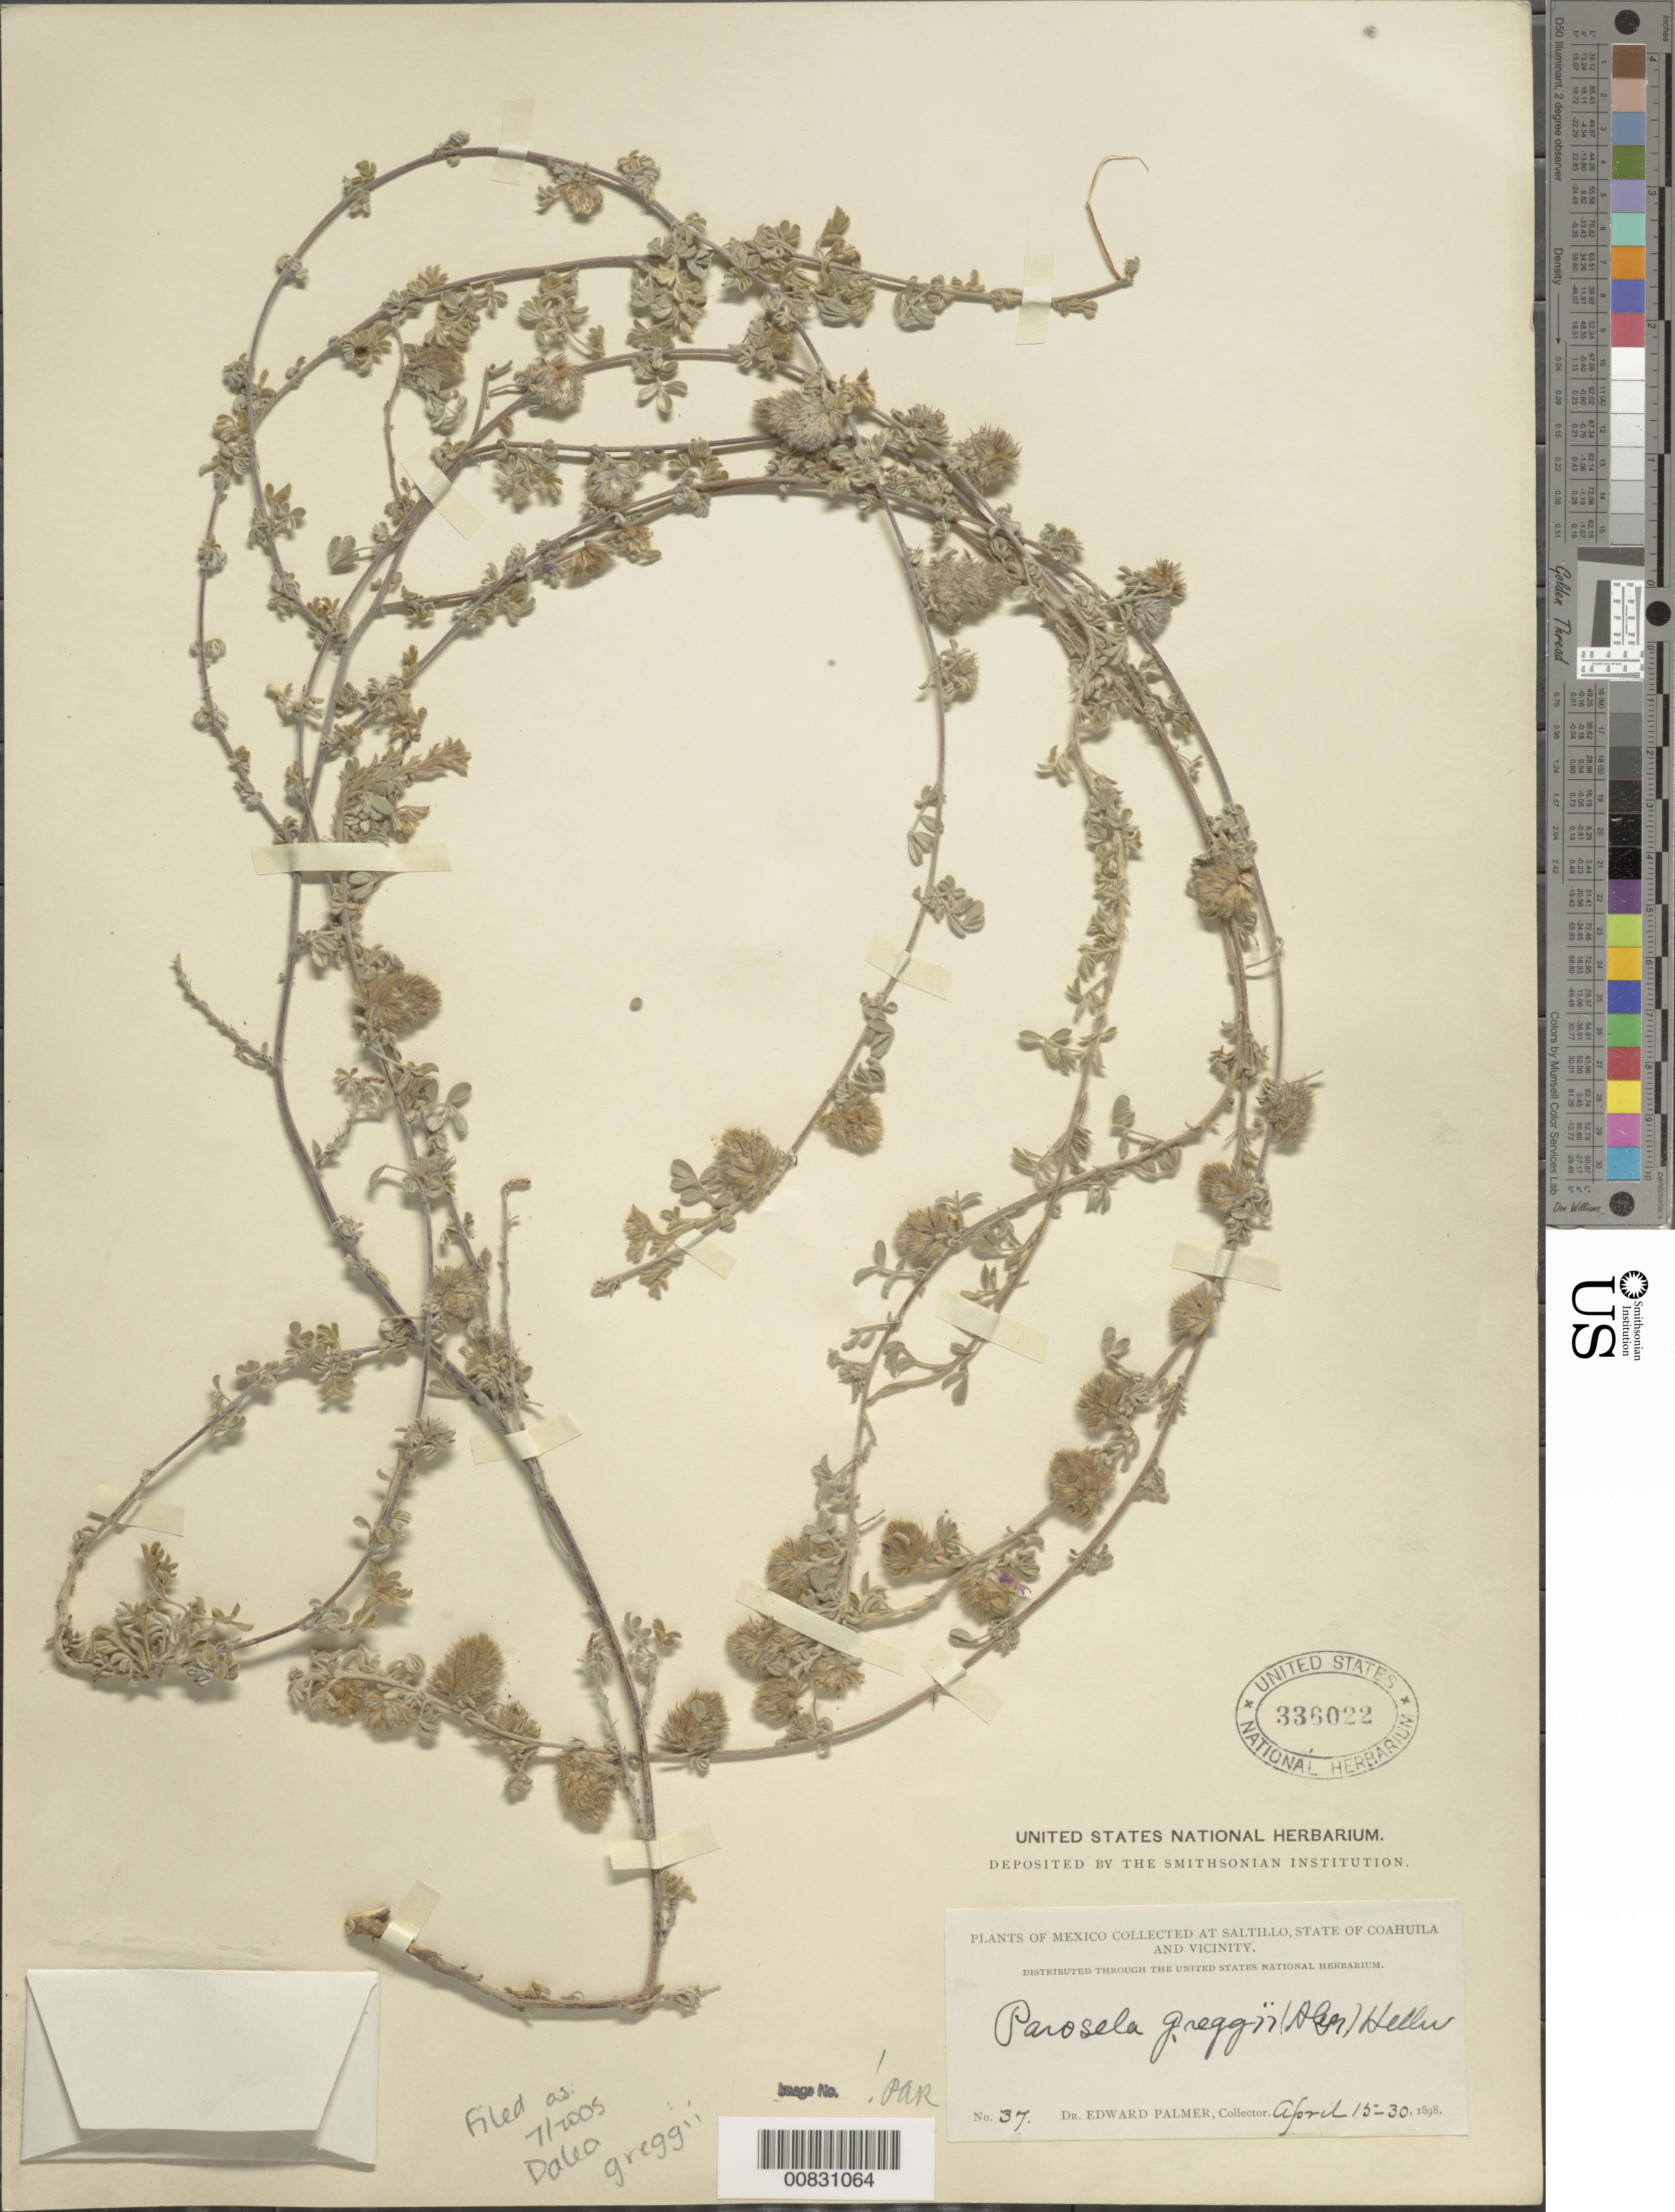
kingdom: Plantae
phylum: Tracheophyta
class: Magnoliopsida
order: Fabales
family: Fabaceae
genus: Dalea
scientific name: Dalea greggii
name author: A. Gray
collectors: E. Palmer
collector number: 37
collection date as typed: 15 Apr 1898 to 30 Apr 1898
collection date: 1898-04-15/1898-04-30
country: Mexico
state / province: Coahuila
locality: Saltillo, Coahuila and vicinity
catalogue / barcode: US 336022